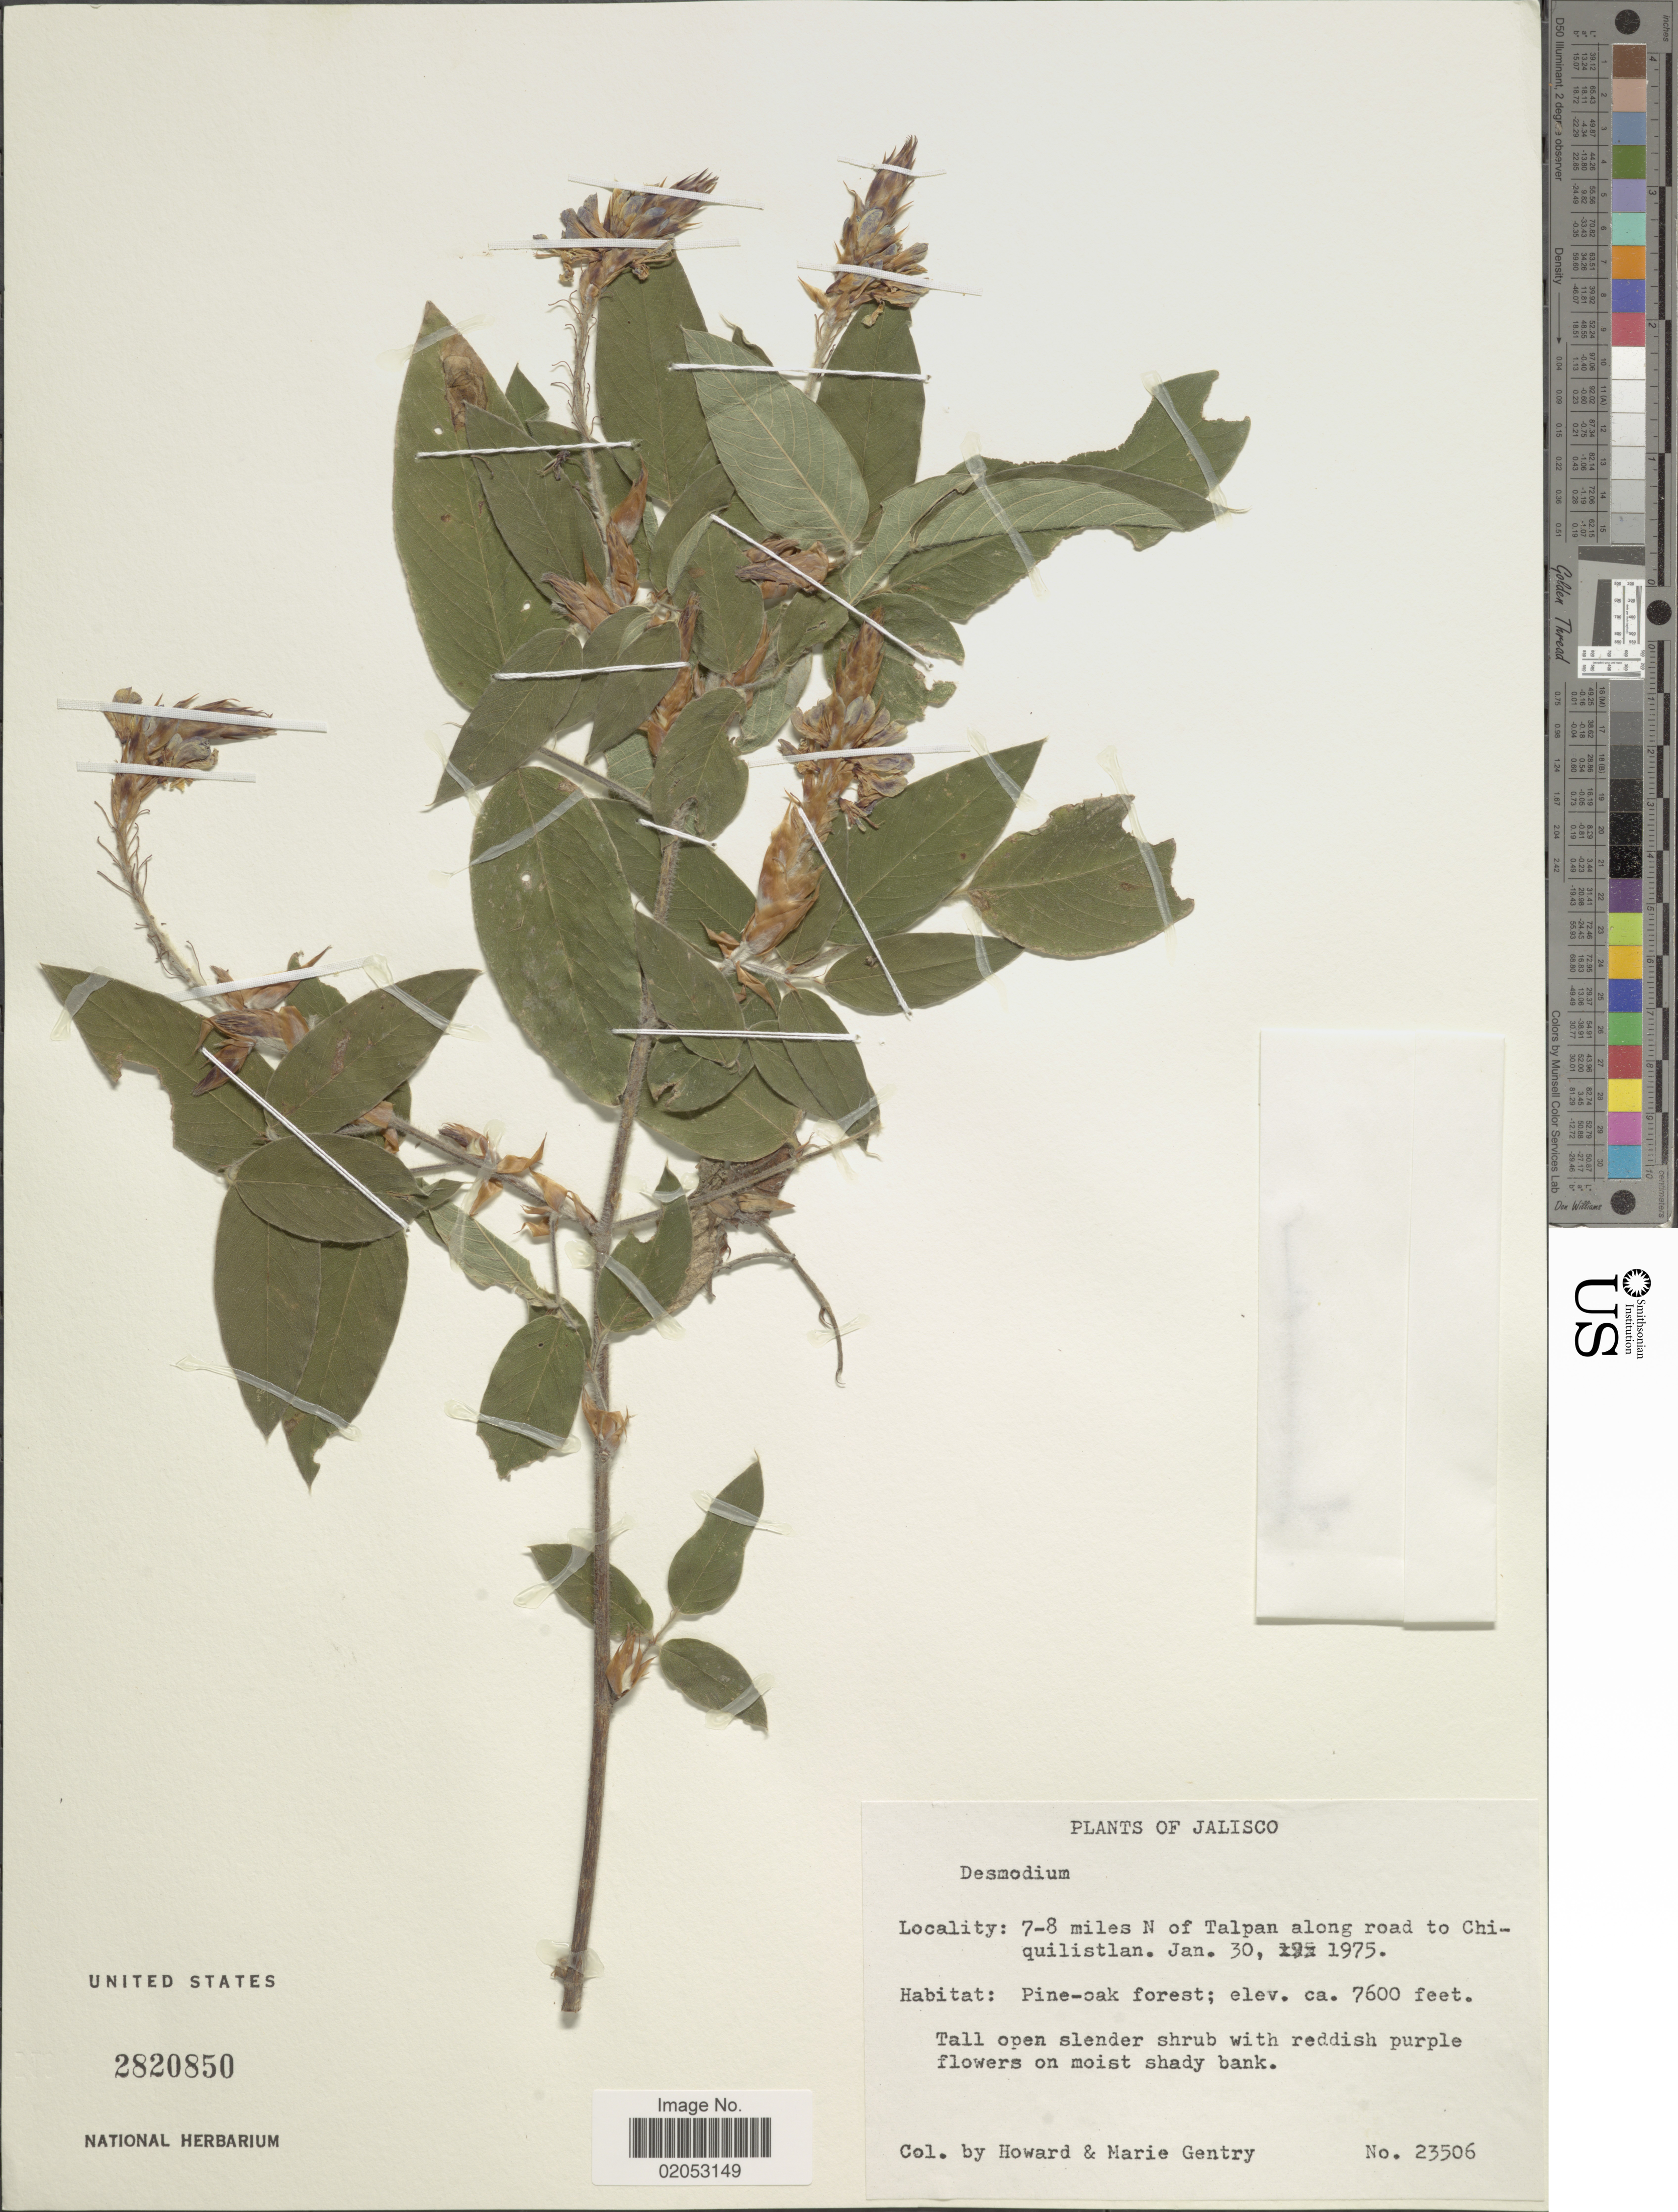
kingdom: Plantae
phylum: Tracheophyta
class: Magnoliopsida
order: Fabales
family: Fabaceae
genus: Desmodium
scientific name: Desmodium sp.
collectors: -. Howard & M. Gentry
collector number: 23506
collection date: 1975-01-30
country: Mexico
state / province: Jalisco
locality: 7-8 miles N of Talpan along road to Chiquilistlan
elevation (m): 2316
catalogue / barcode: US 2820850